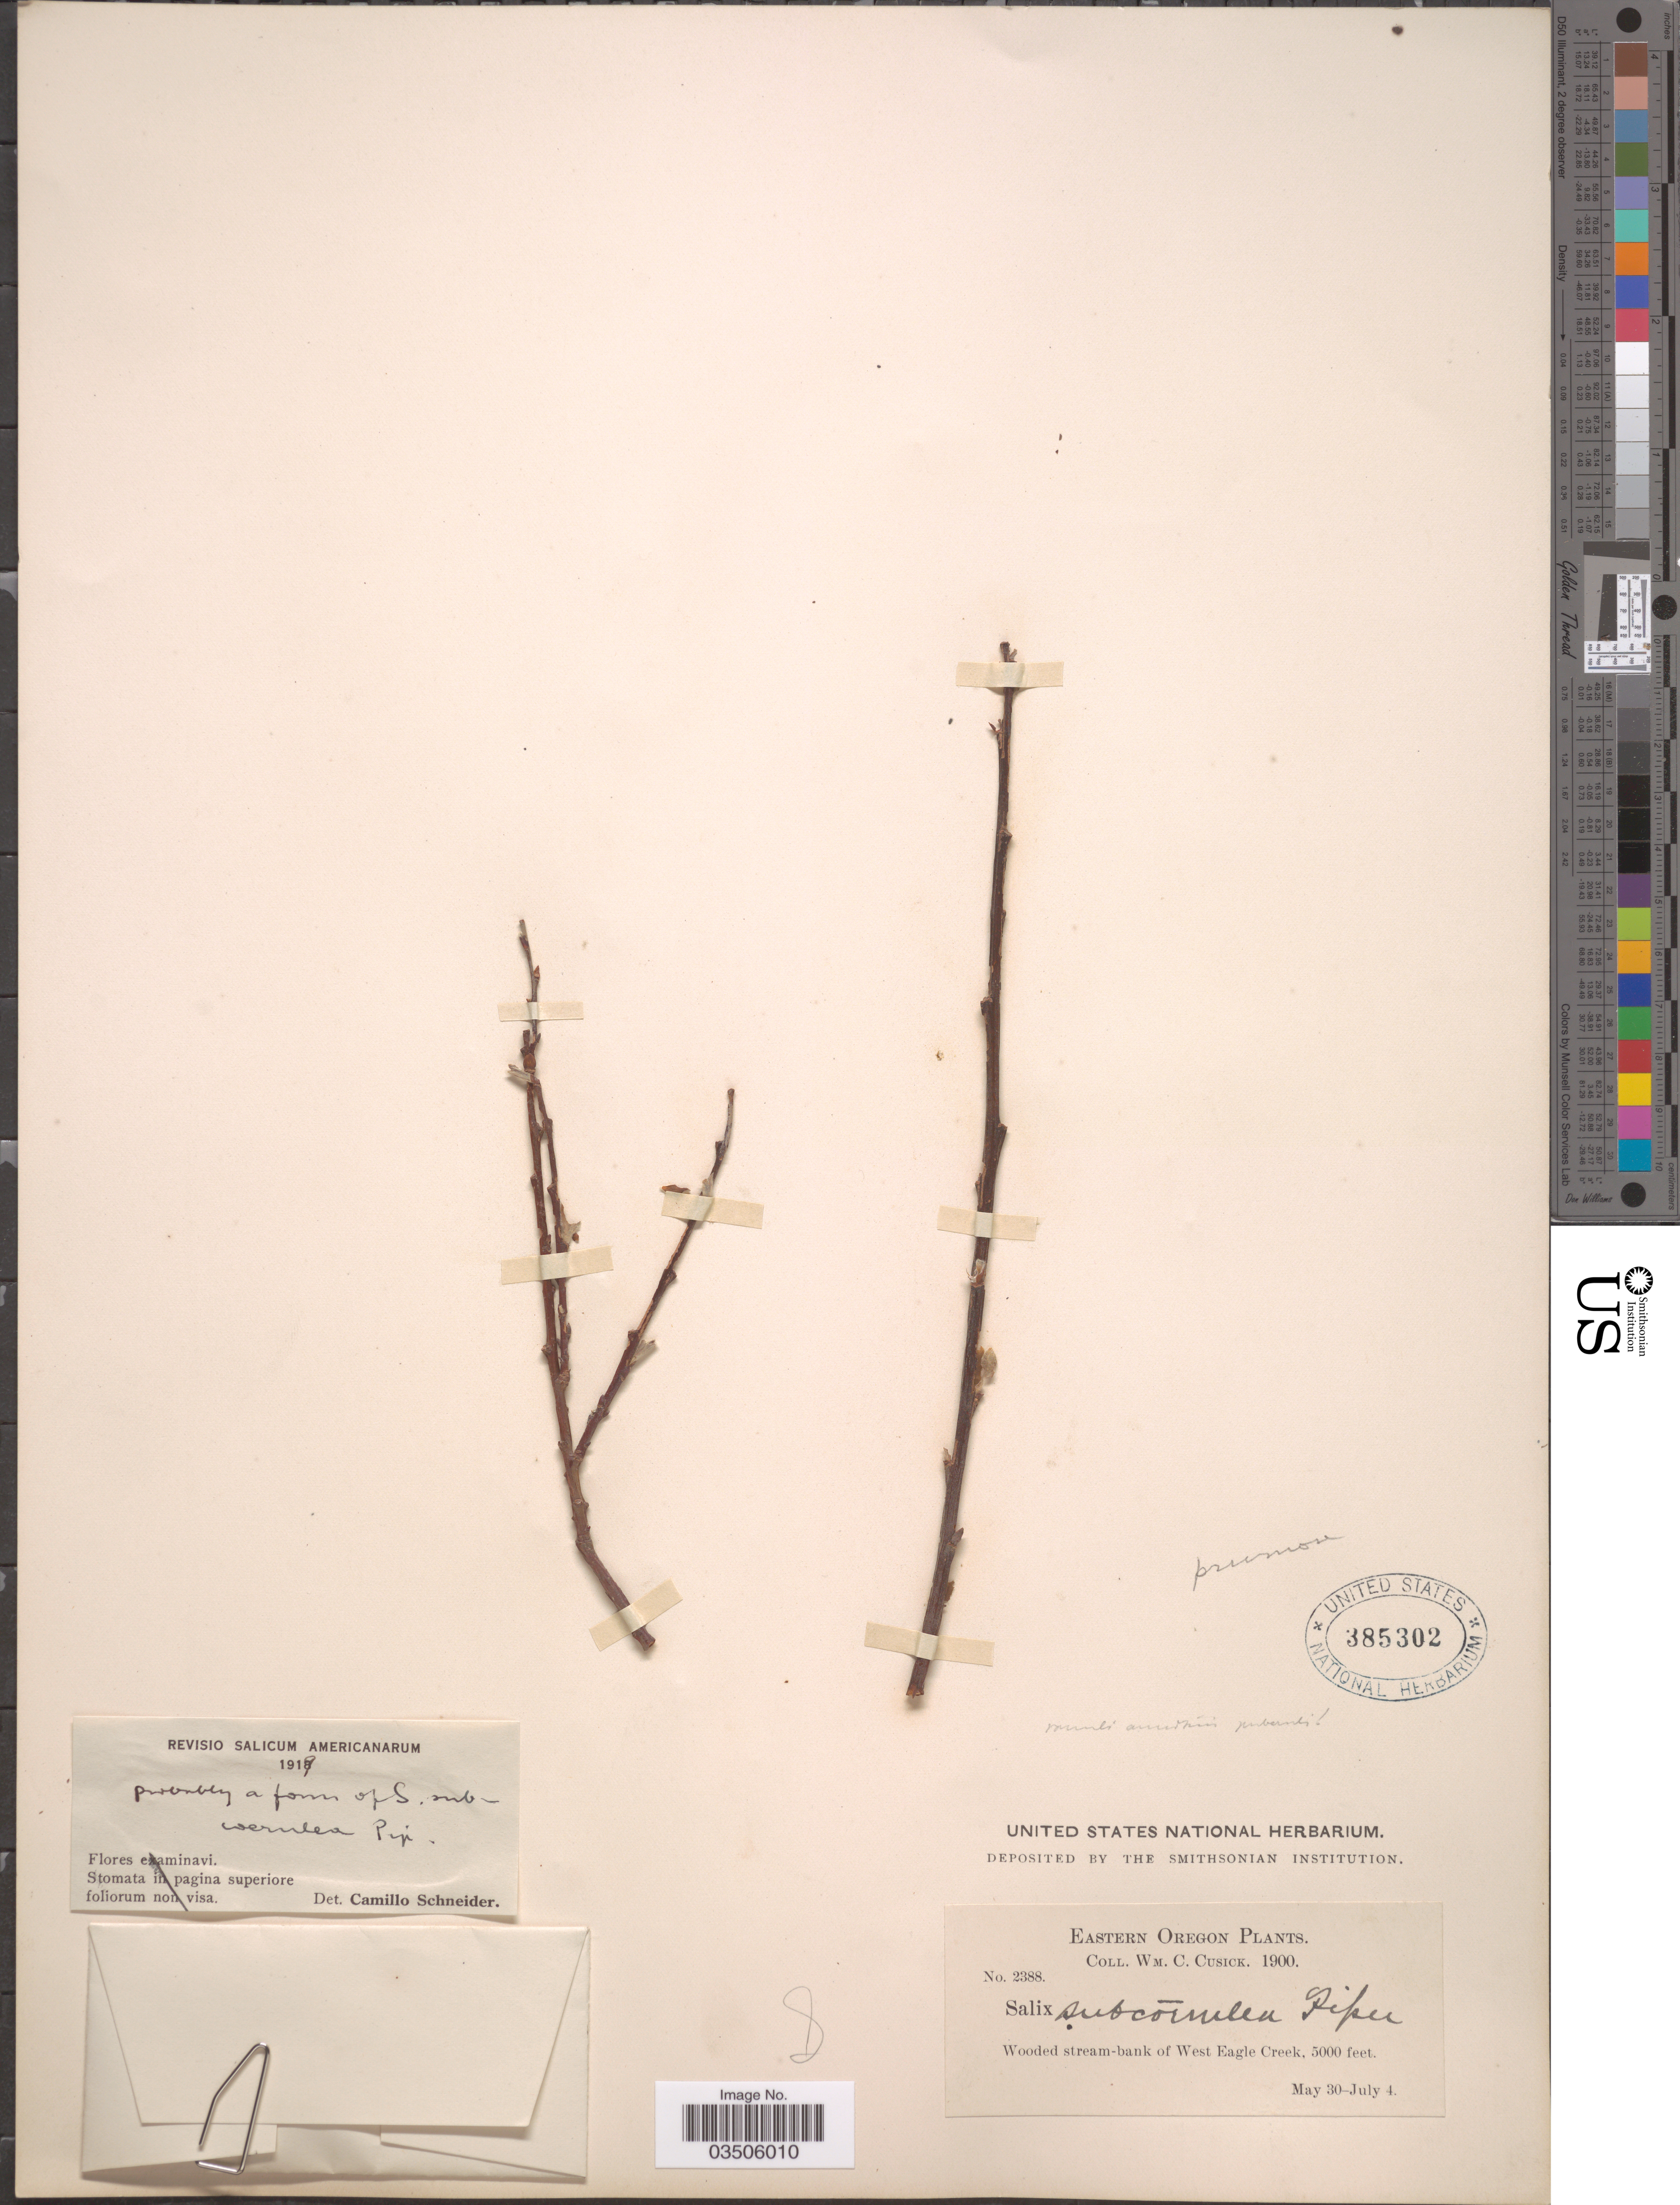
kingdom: Plantae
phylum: Tracheophyta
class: Magnoliopsida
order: Malpighiales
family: Salicaceae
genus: Salix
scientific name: Salix subcoerulea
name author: Piper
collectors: W. C. Cusick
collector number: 2388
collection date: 1900-05-30/1900-07-04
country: United States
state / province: Oregon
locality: Eastern Oregon. Wooded stream-bank of West Eagle Creek.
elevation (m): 1524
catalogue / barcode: US 385302